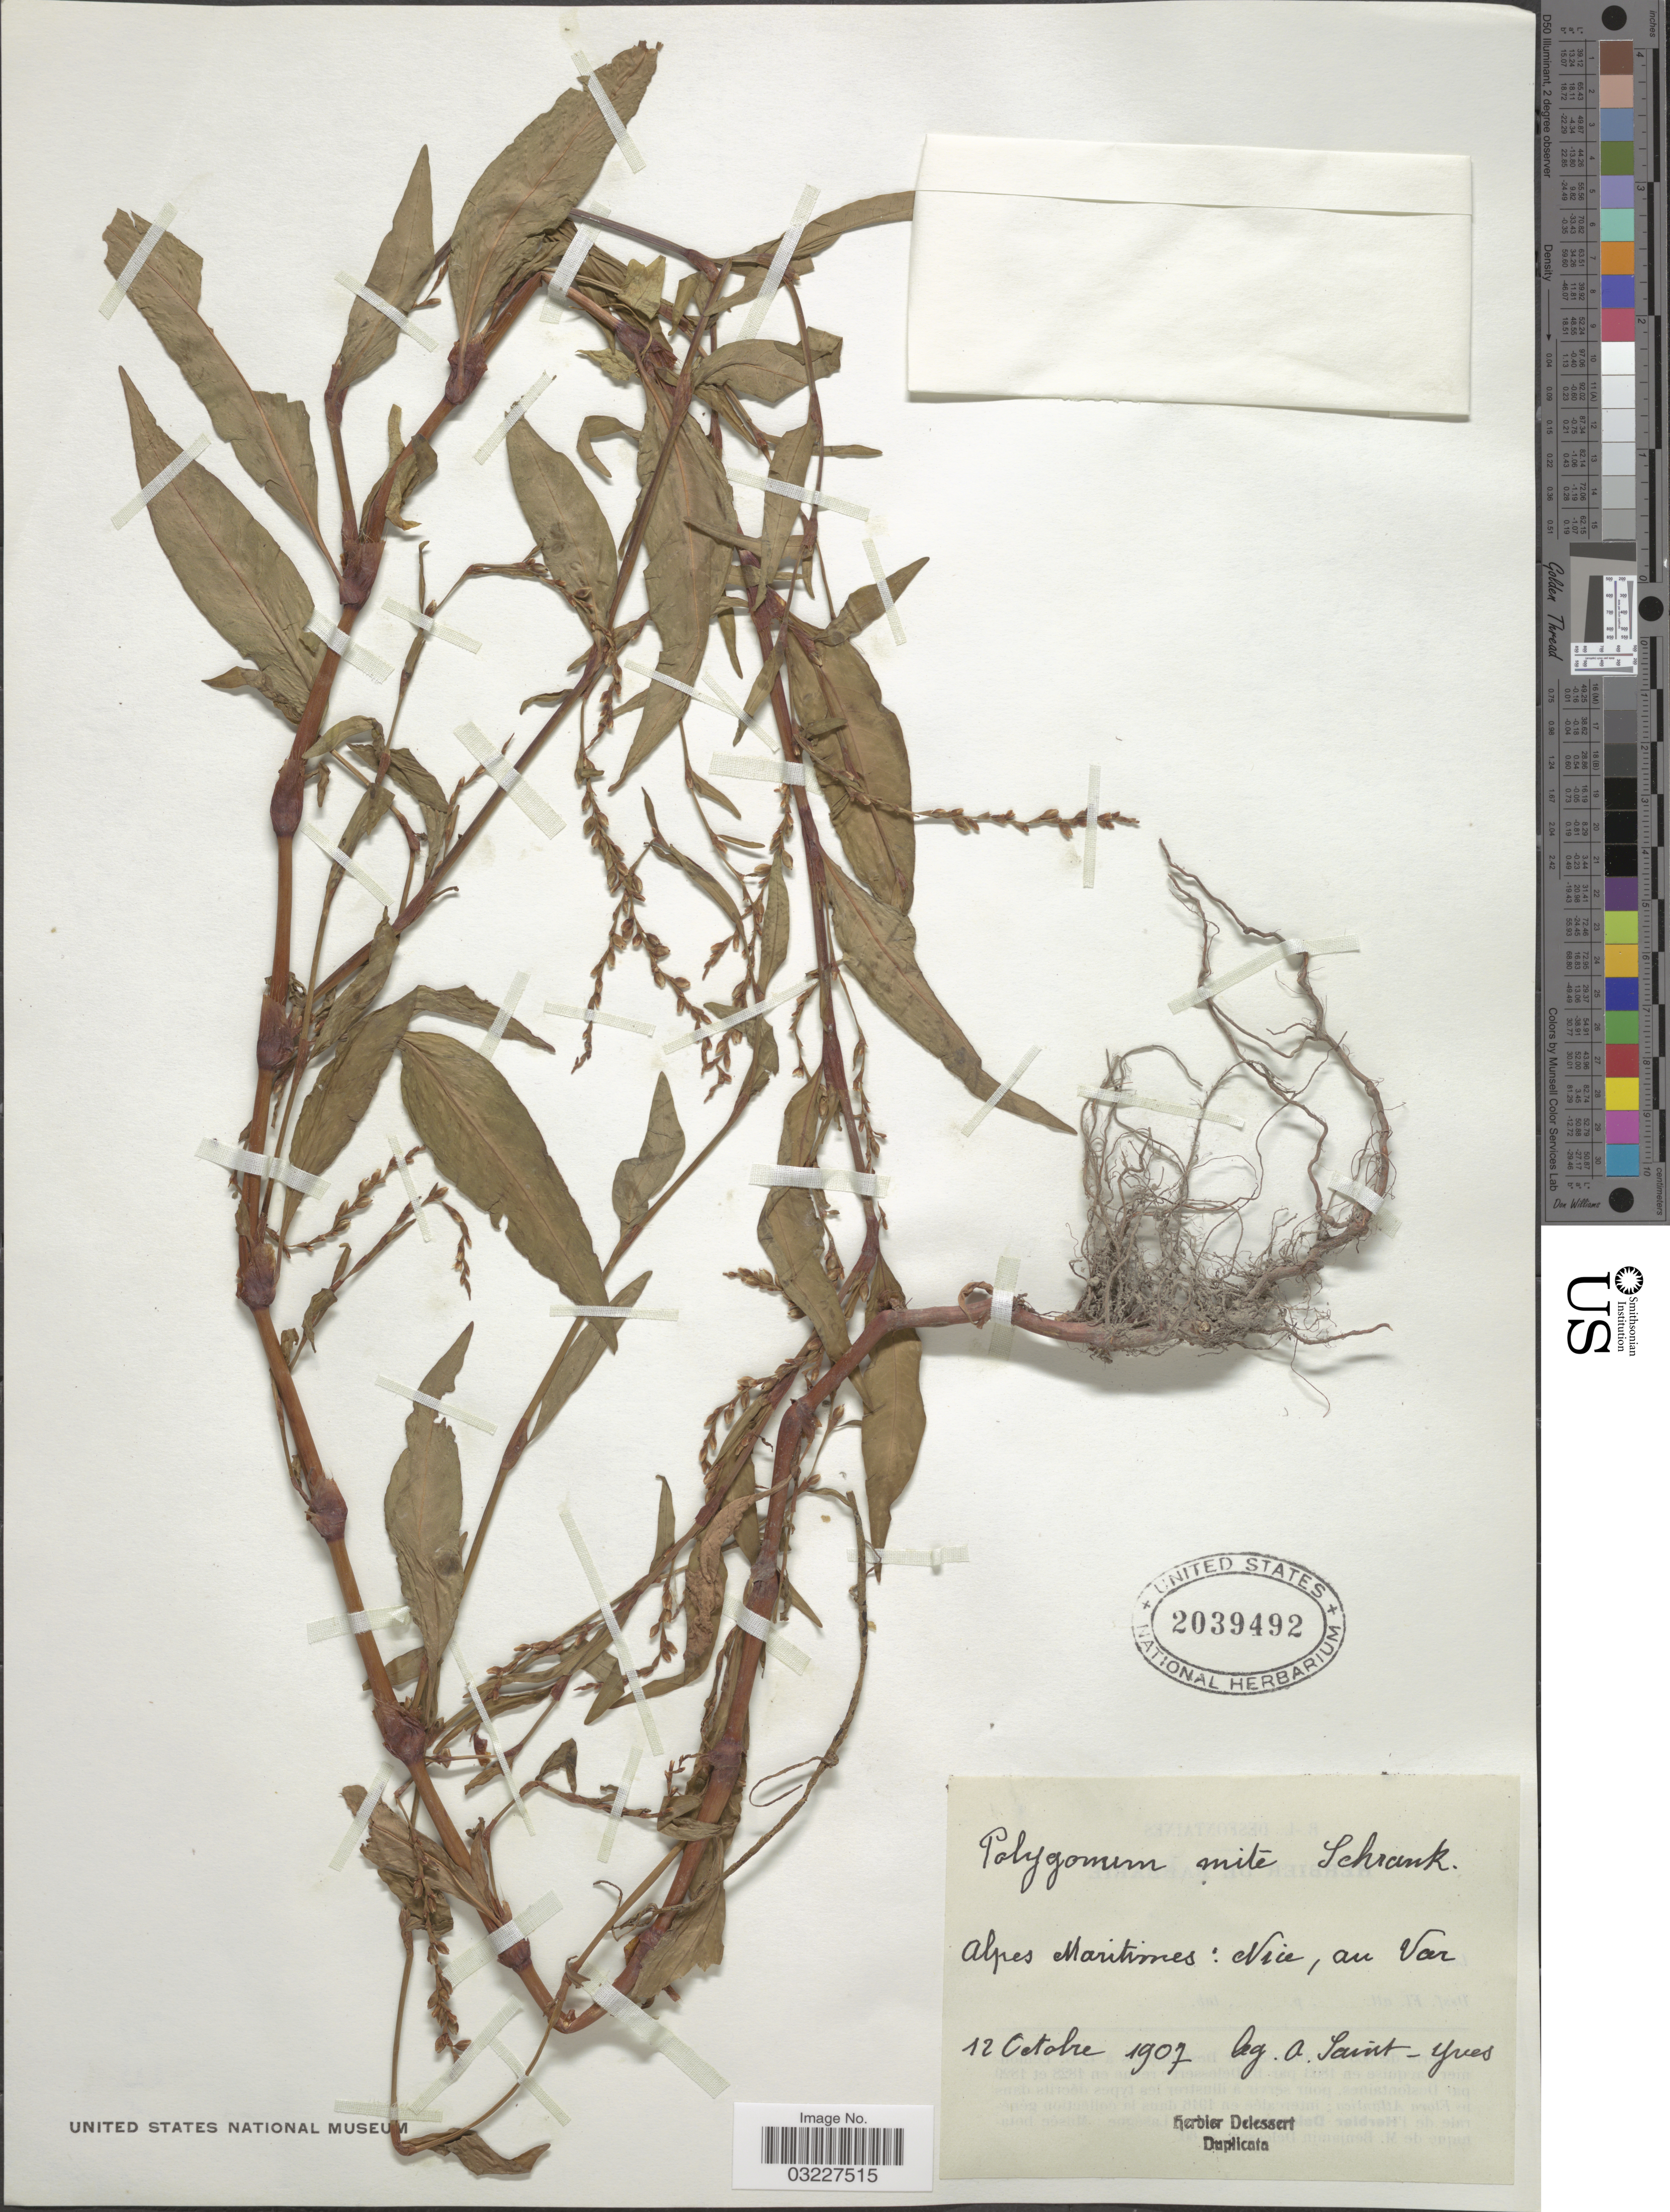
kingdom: Plantae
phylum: Tracheophyta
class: Magnoliopsida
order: Caryophyllales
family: Polygonaceae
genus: Polygonum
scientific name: Polygonum mite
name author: Schrank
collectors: A. Saint-Yves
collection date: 1907-10-12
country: France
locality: Alpes Maritimes: Nice, au Var.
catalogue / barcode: US 2039492